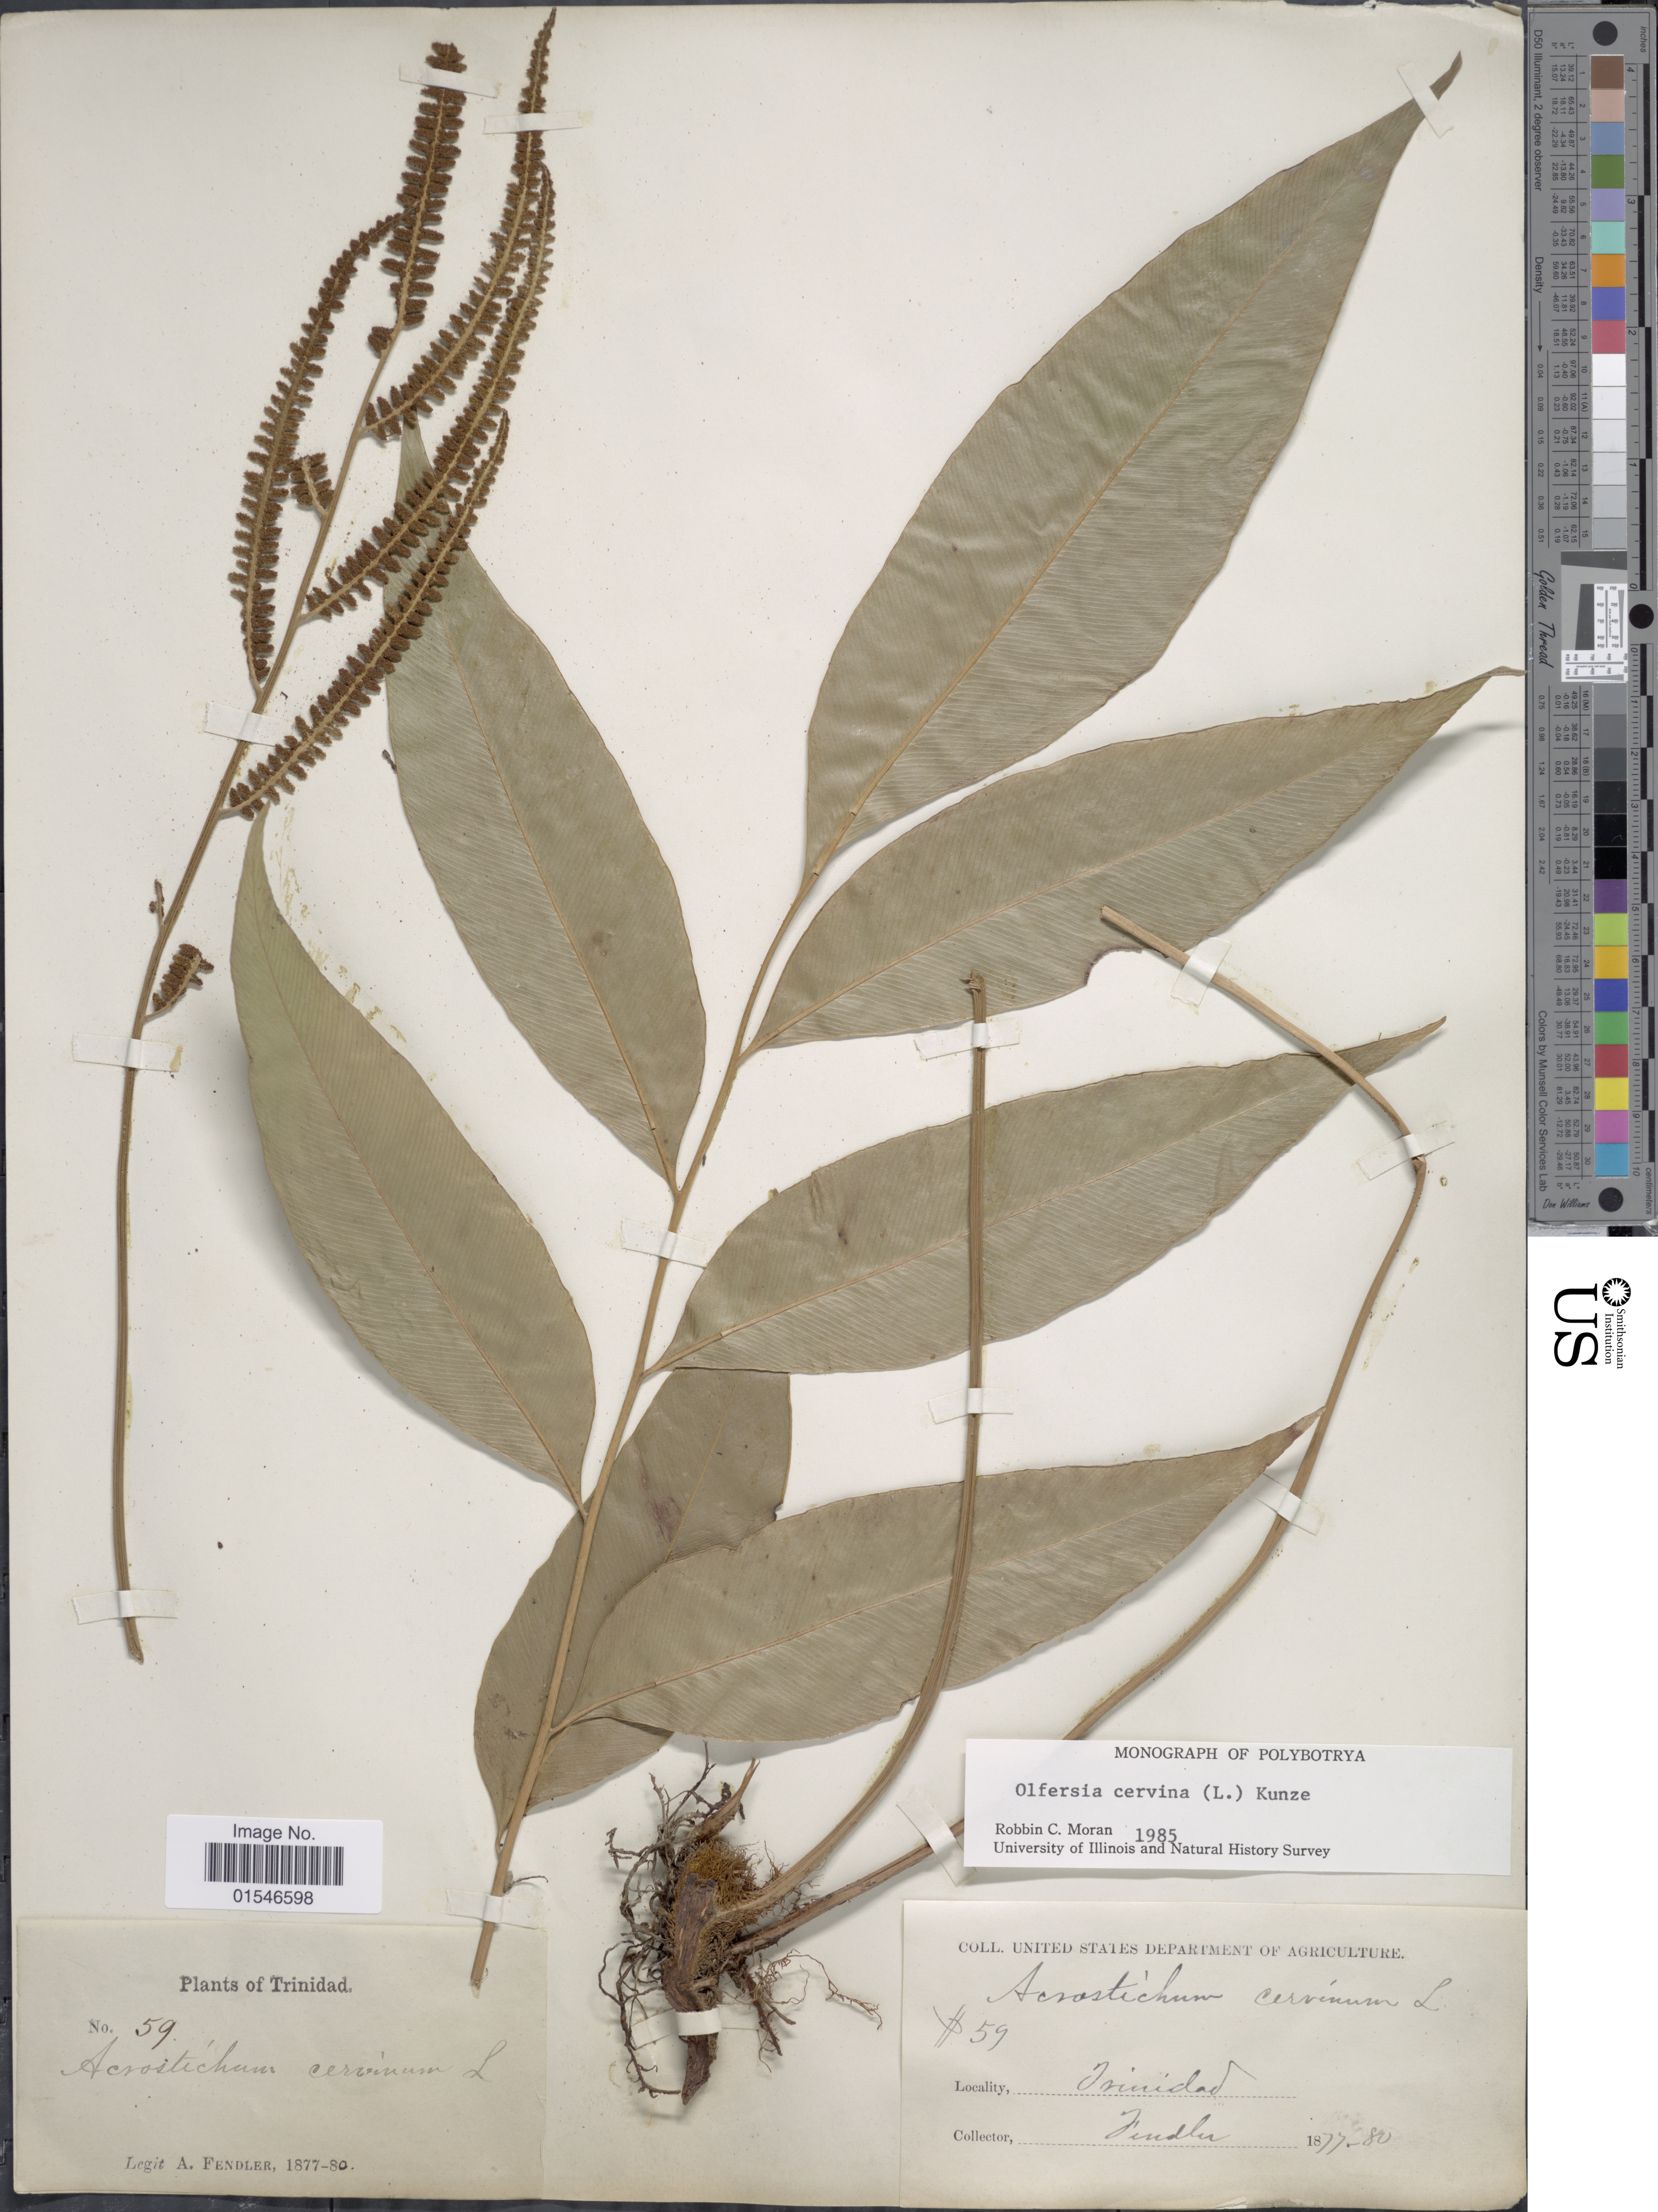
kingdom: Plantae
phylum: Tracheophyta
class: Polypodiopsida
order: Polypodiales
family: Dryopteridaceae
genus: Olfersia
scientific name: Olfersia cervina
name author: (L.) Kunze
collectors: A. Fendler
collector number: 59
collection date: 1877/1880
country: Trinidad and Tobago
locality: Trinidad